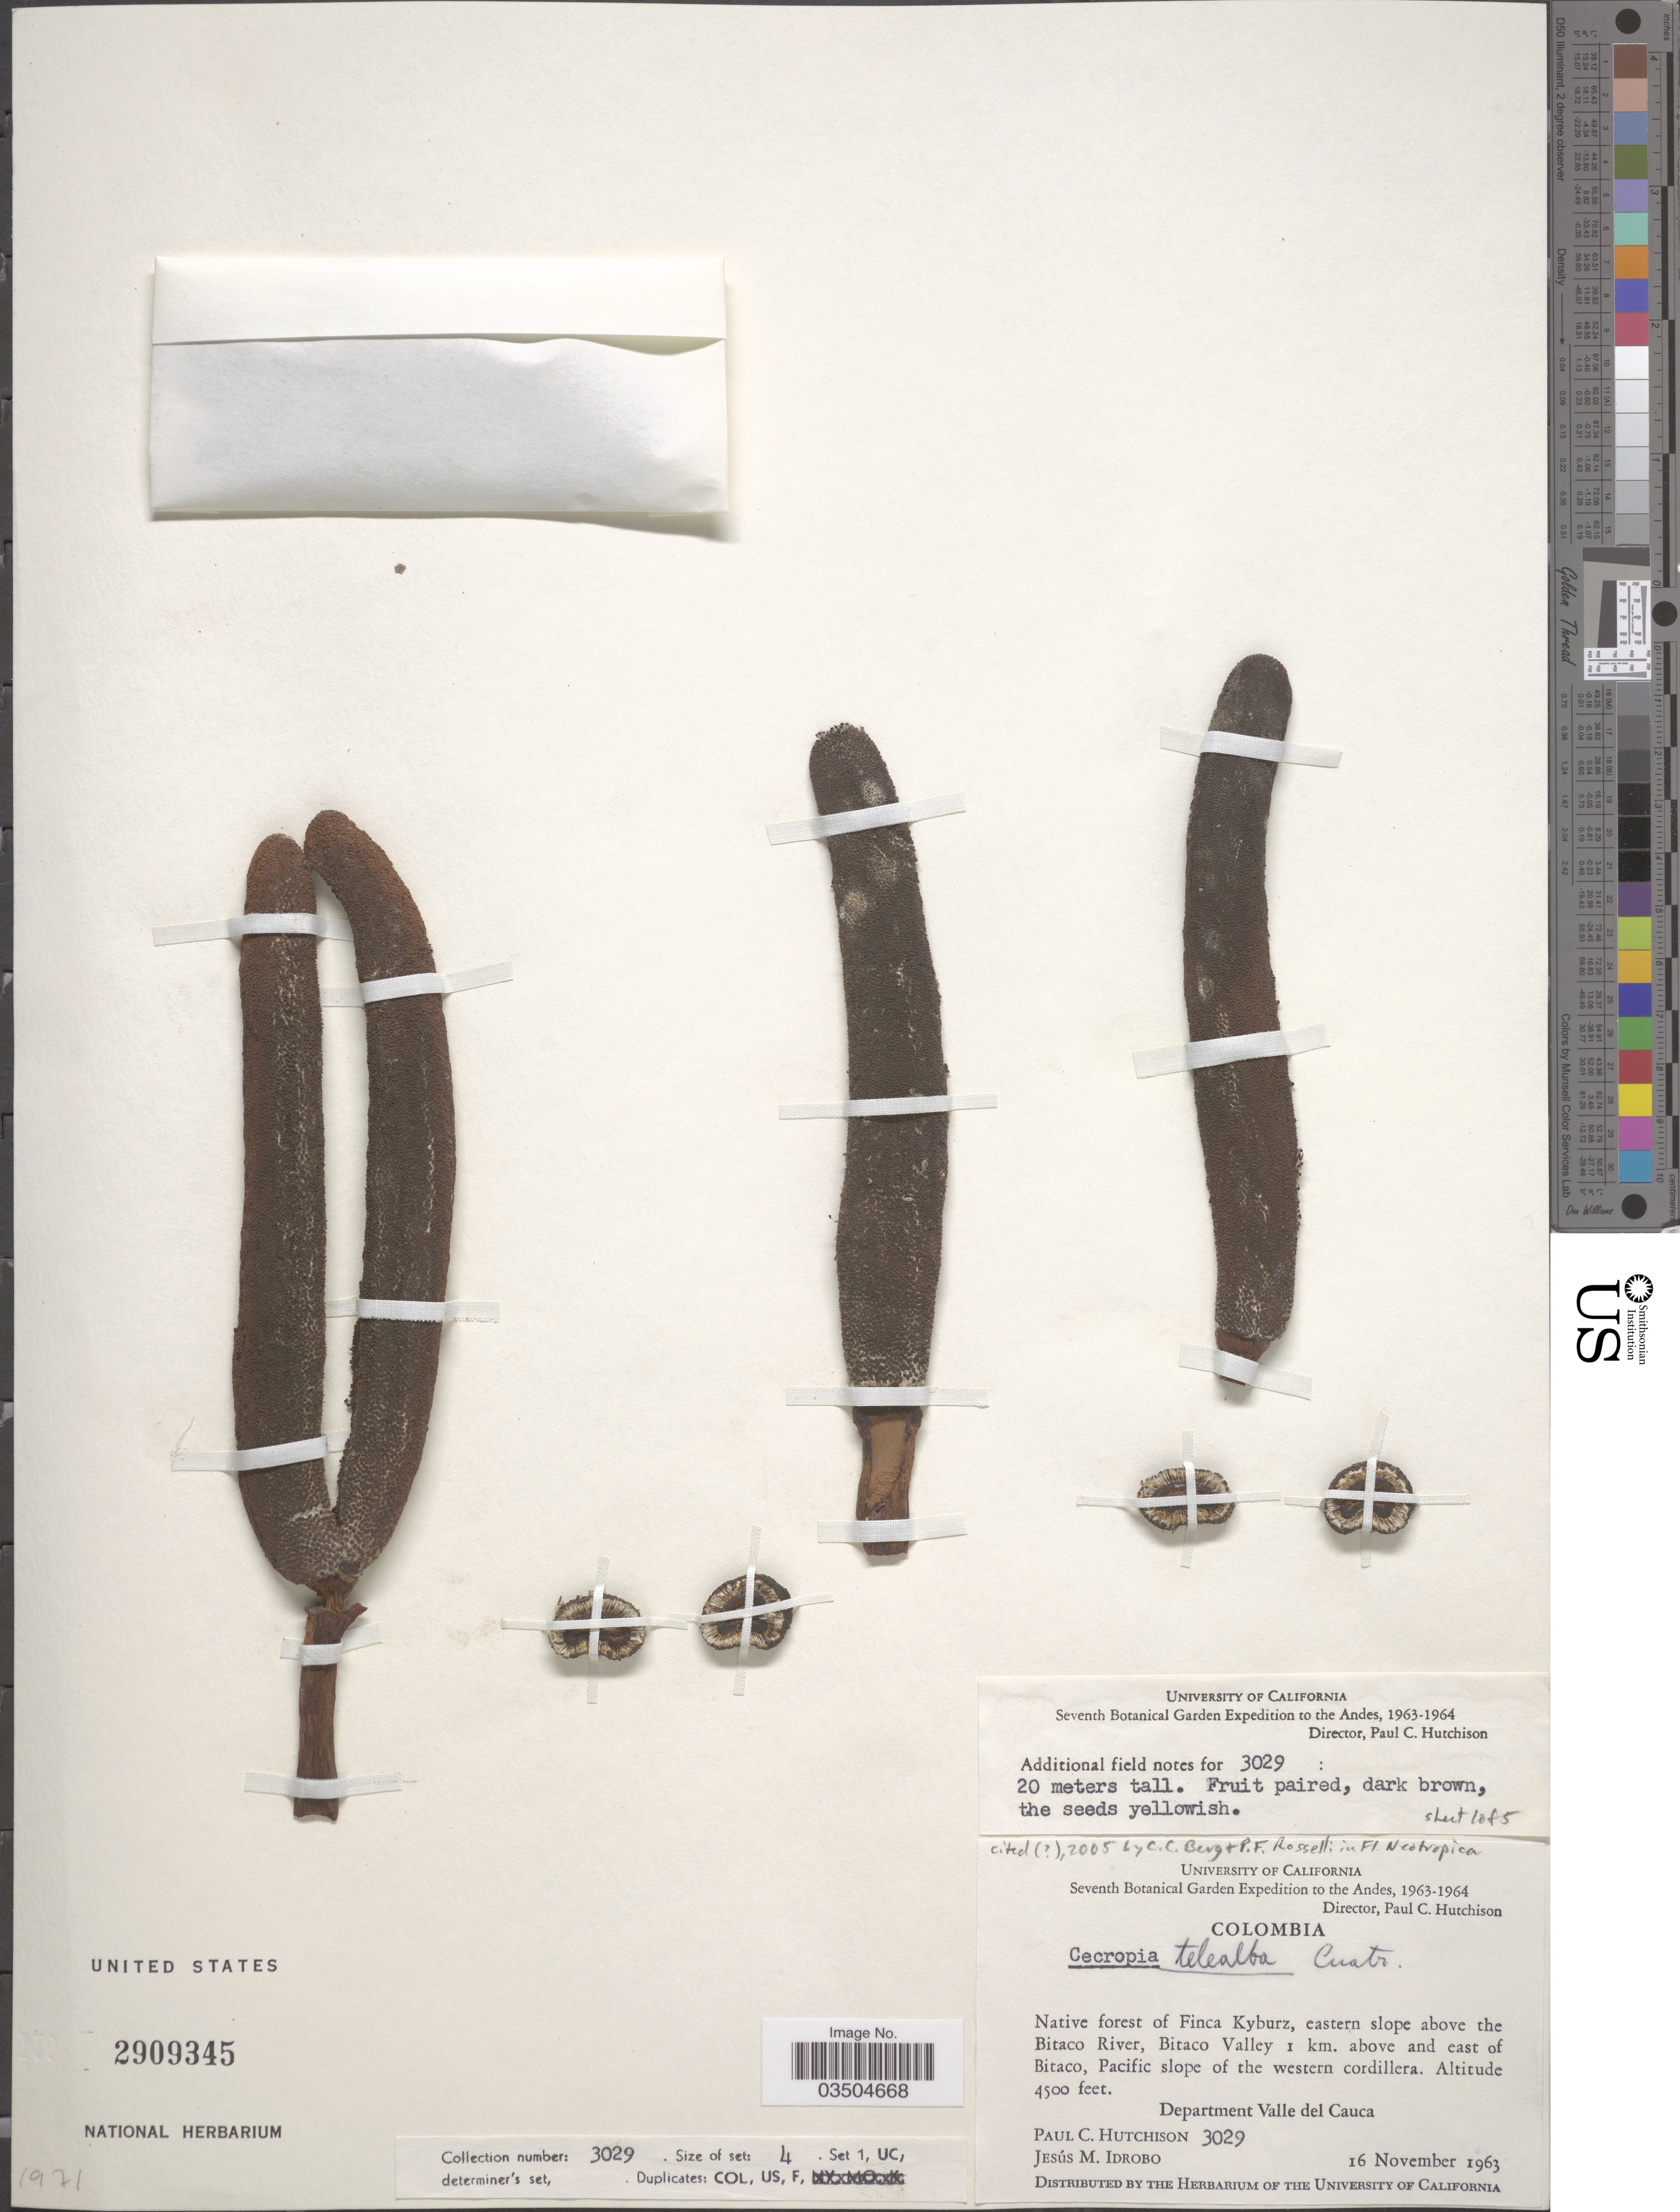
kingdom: Plantae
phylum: Tracheophyta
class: Magnoliopsida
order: Rosales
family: Urticaceae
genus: Cecropia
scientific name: Cecropia telealba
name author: Cuatrec.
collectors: P. C. Hutchison & J. M. Idrobo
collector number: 3029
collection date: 1963-11-16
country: Colombia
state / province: Valle del Cauca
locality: The Andes. Finca Kyburz, eastern slope above the Bitaco River, Bitaco Valley 1 km. above and east of Bitaco, Pacific slope of the western cordillera. Department Valle del Cauca.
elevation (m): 1372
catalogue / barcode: US 2909345